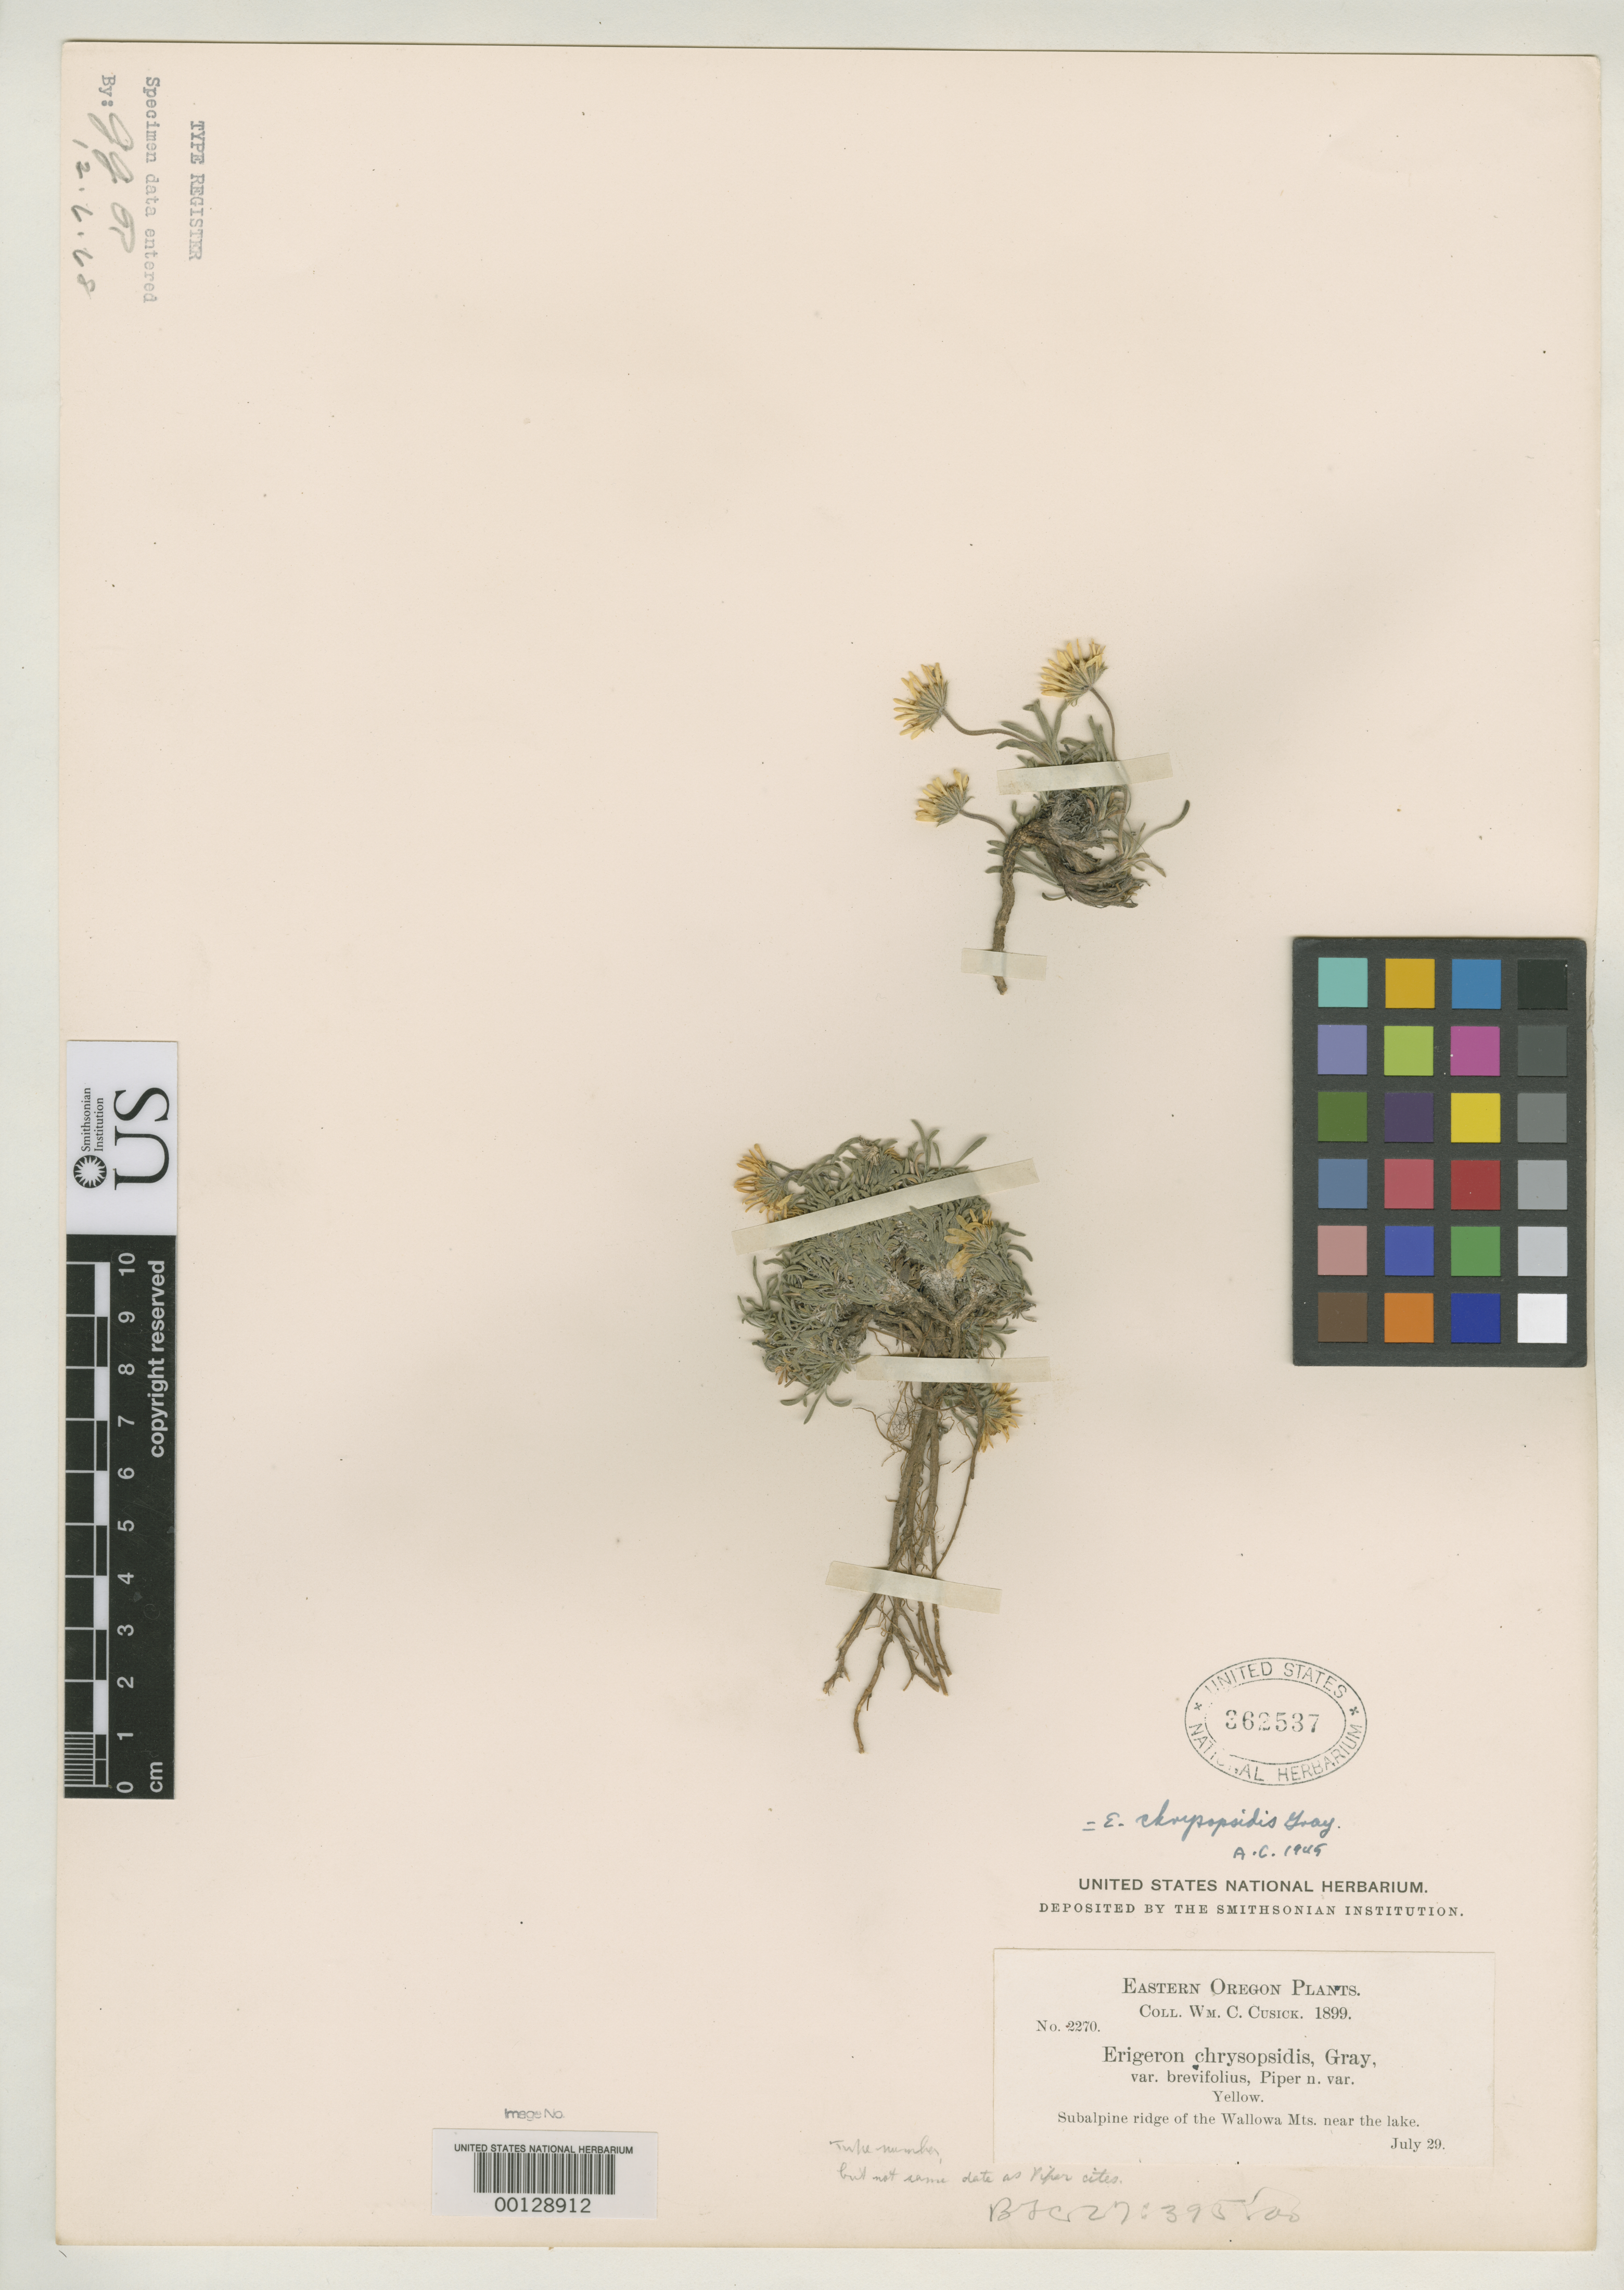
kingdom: Plantae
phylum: Tracheophyta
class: Magnoliopsida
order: Asterales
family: Asteraceae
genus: Erigeron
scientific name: Erigeron chrysopsidis var. brevifolius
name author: Piper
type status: Type Collection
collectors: W. C. Cusick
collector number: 2270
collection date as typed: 29 Jul 1899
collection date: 1899-07-29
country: United States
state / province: Oregon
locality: Wallowa Mountains near Lake.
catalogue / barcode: US 362537